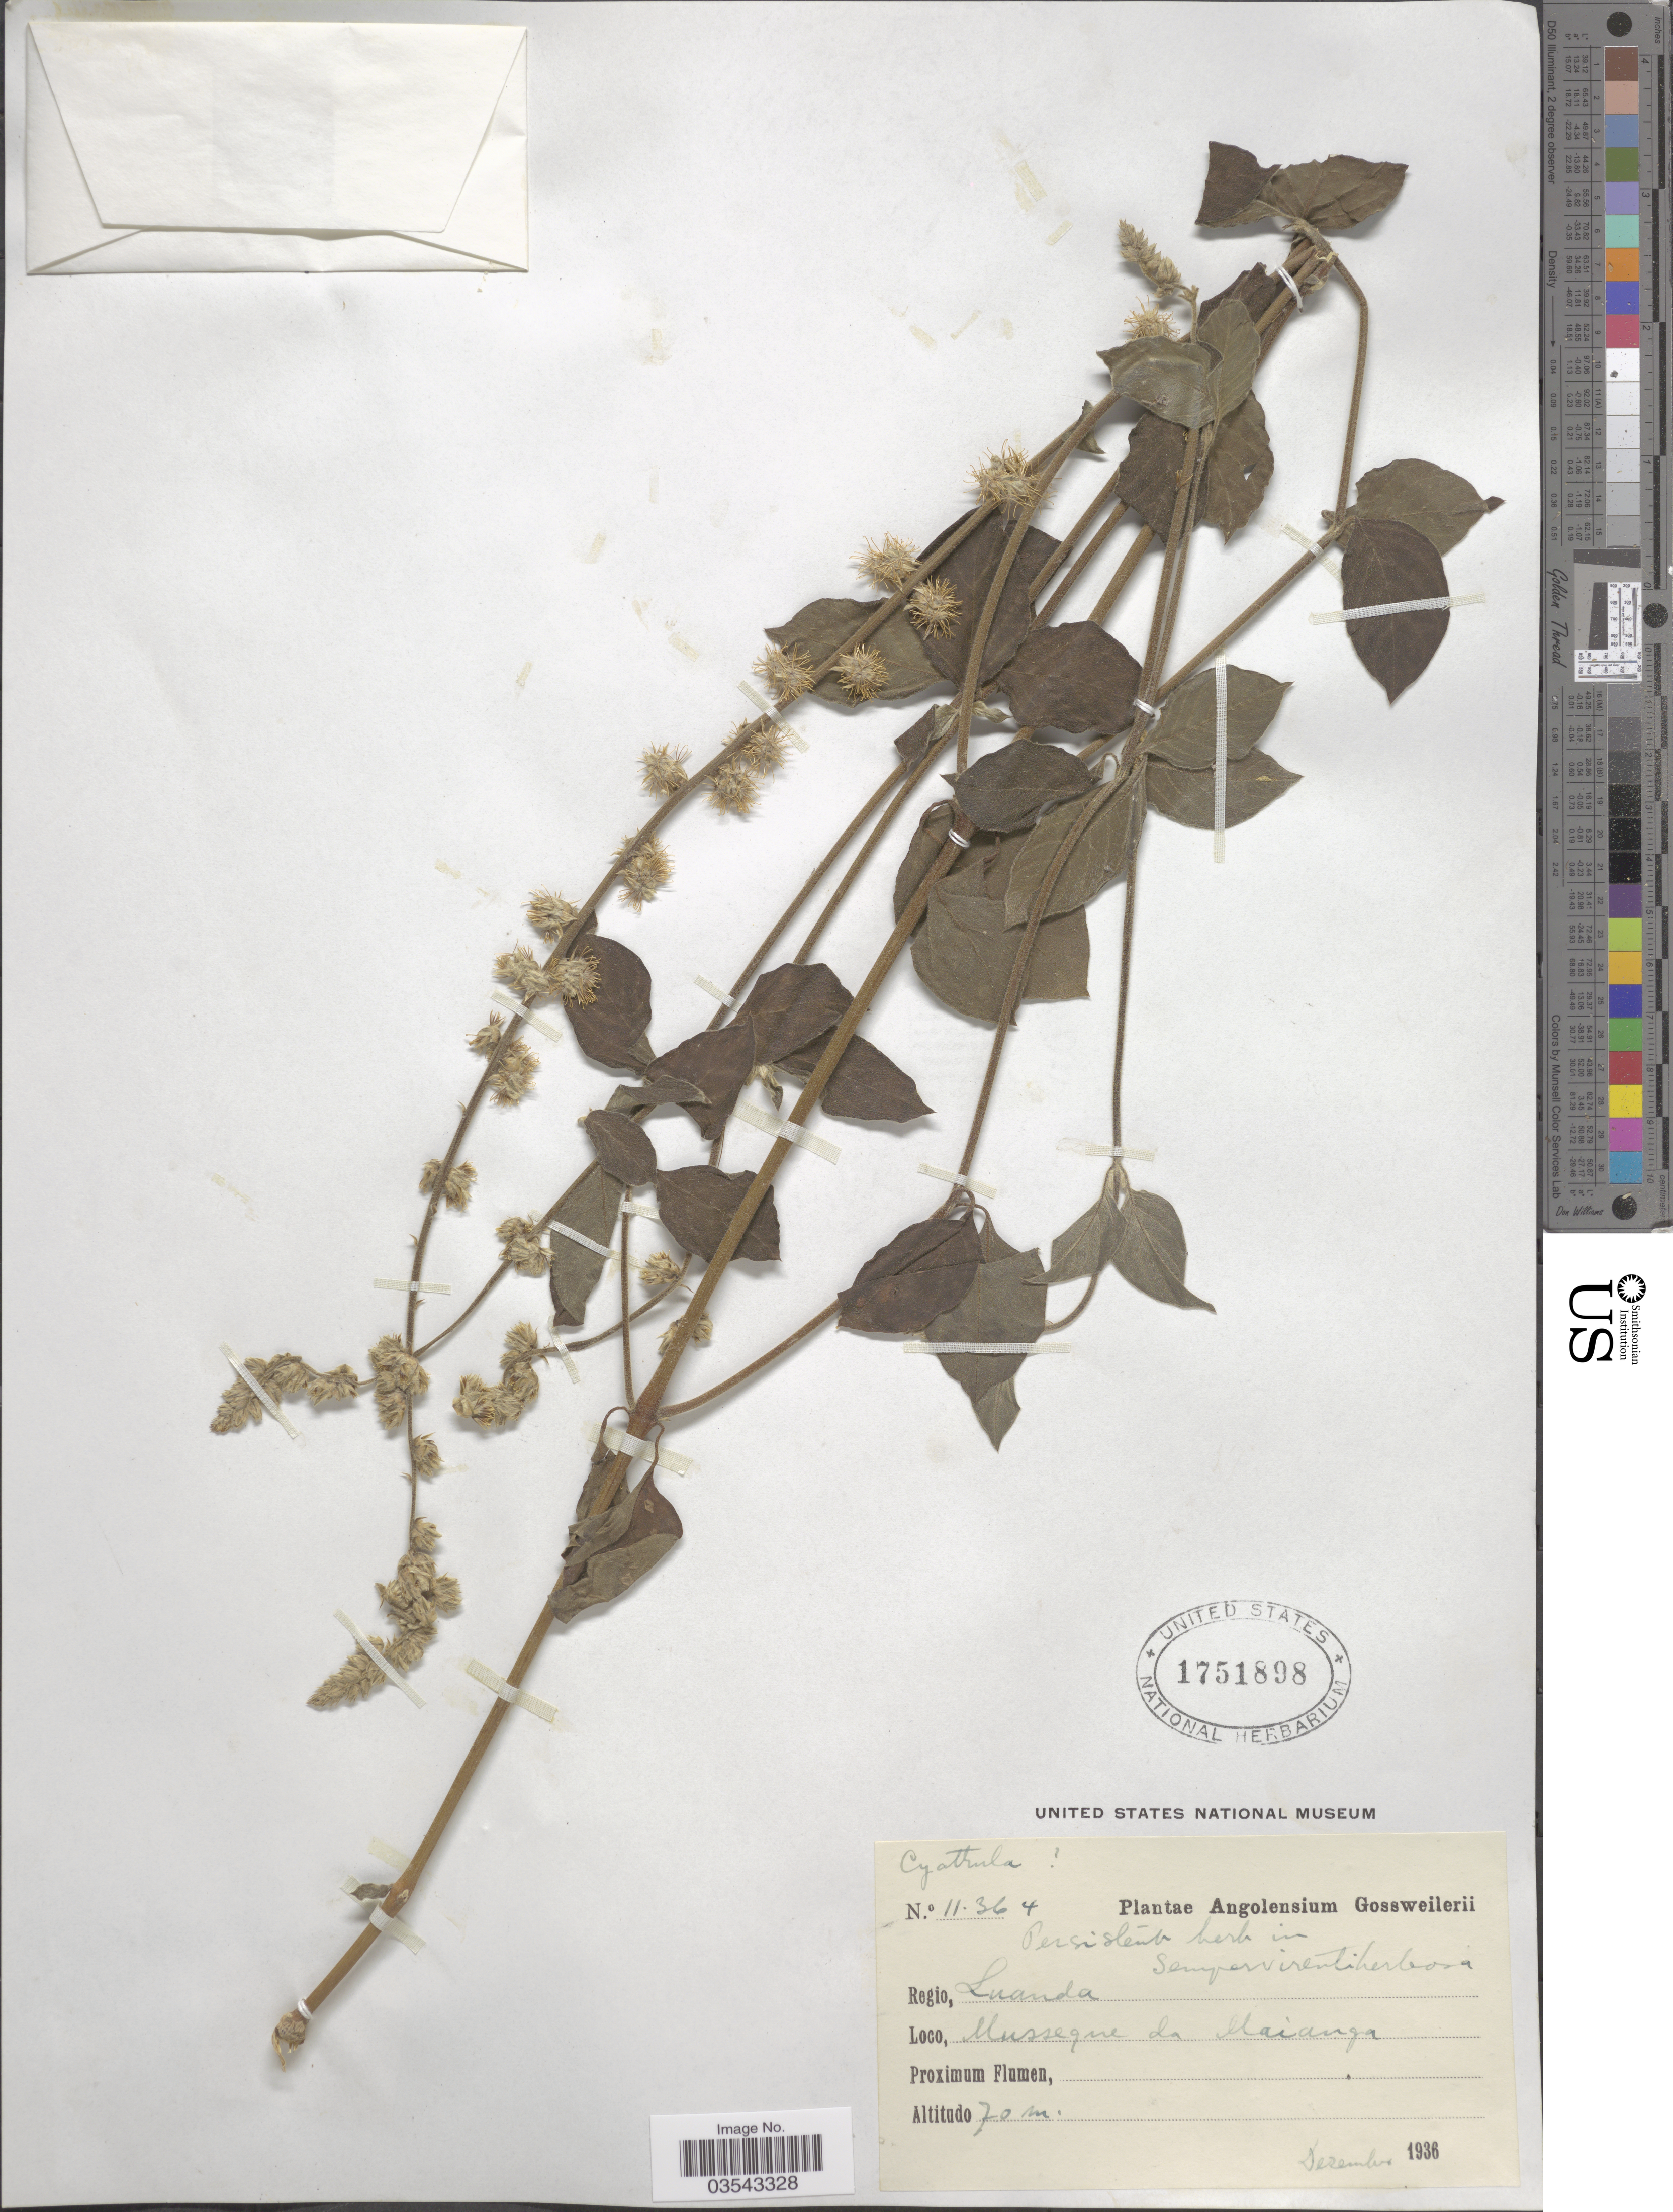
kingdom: Plantae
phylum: Tracheophyta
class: Magnoliopsida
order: Caryophyllales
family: Amaranthaceae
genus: Cyathula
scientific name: Cyathula sp.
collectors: -. Gossweiler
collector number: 11364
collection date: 1936-12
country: Angola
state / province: Luanda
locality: Regio, Luanda. Musseque da Maianga.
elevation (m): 70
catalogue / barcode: US 1751898